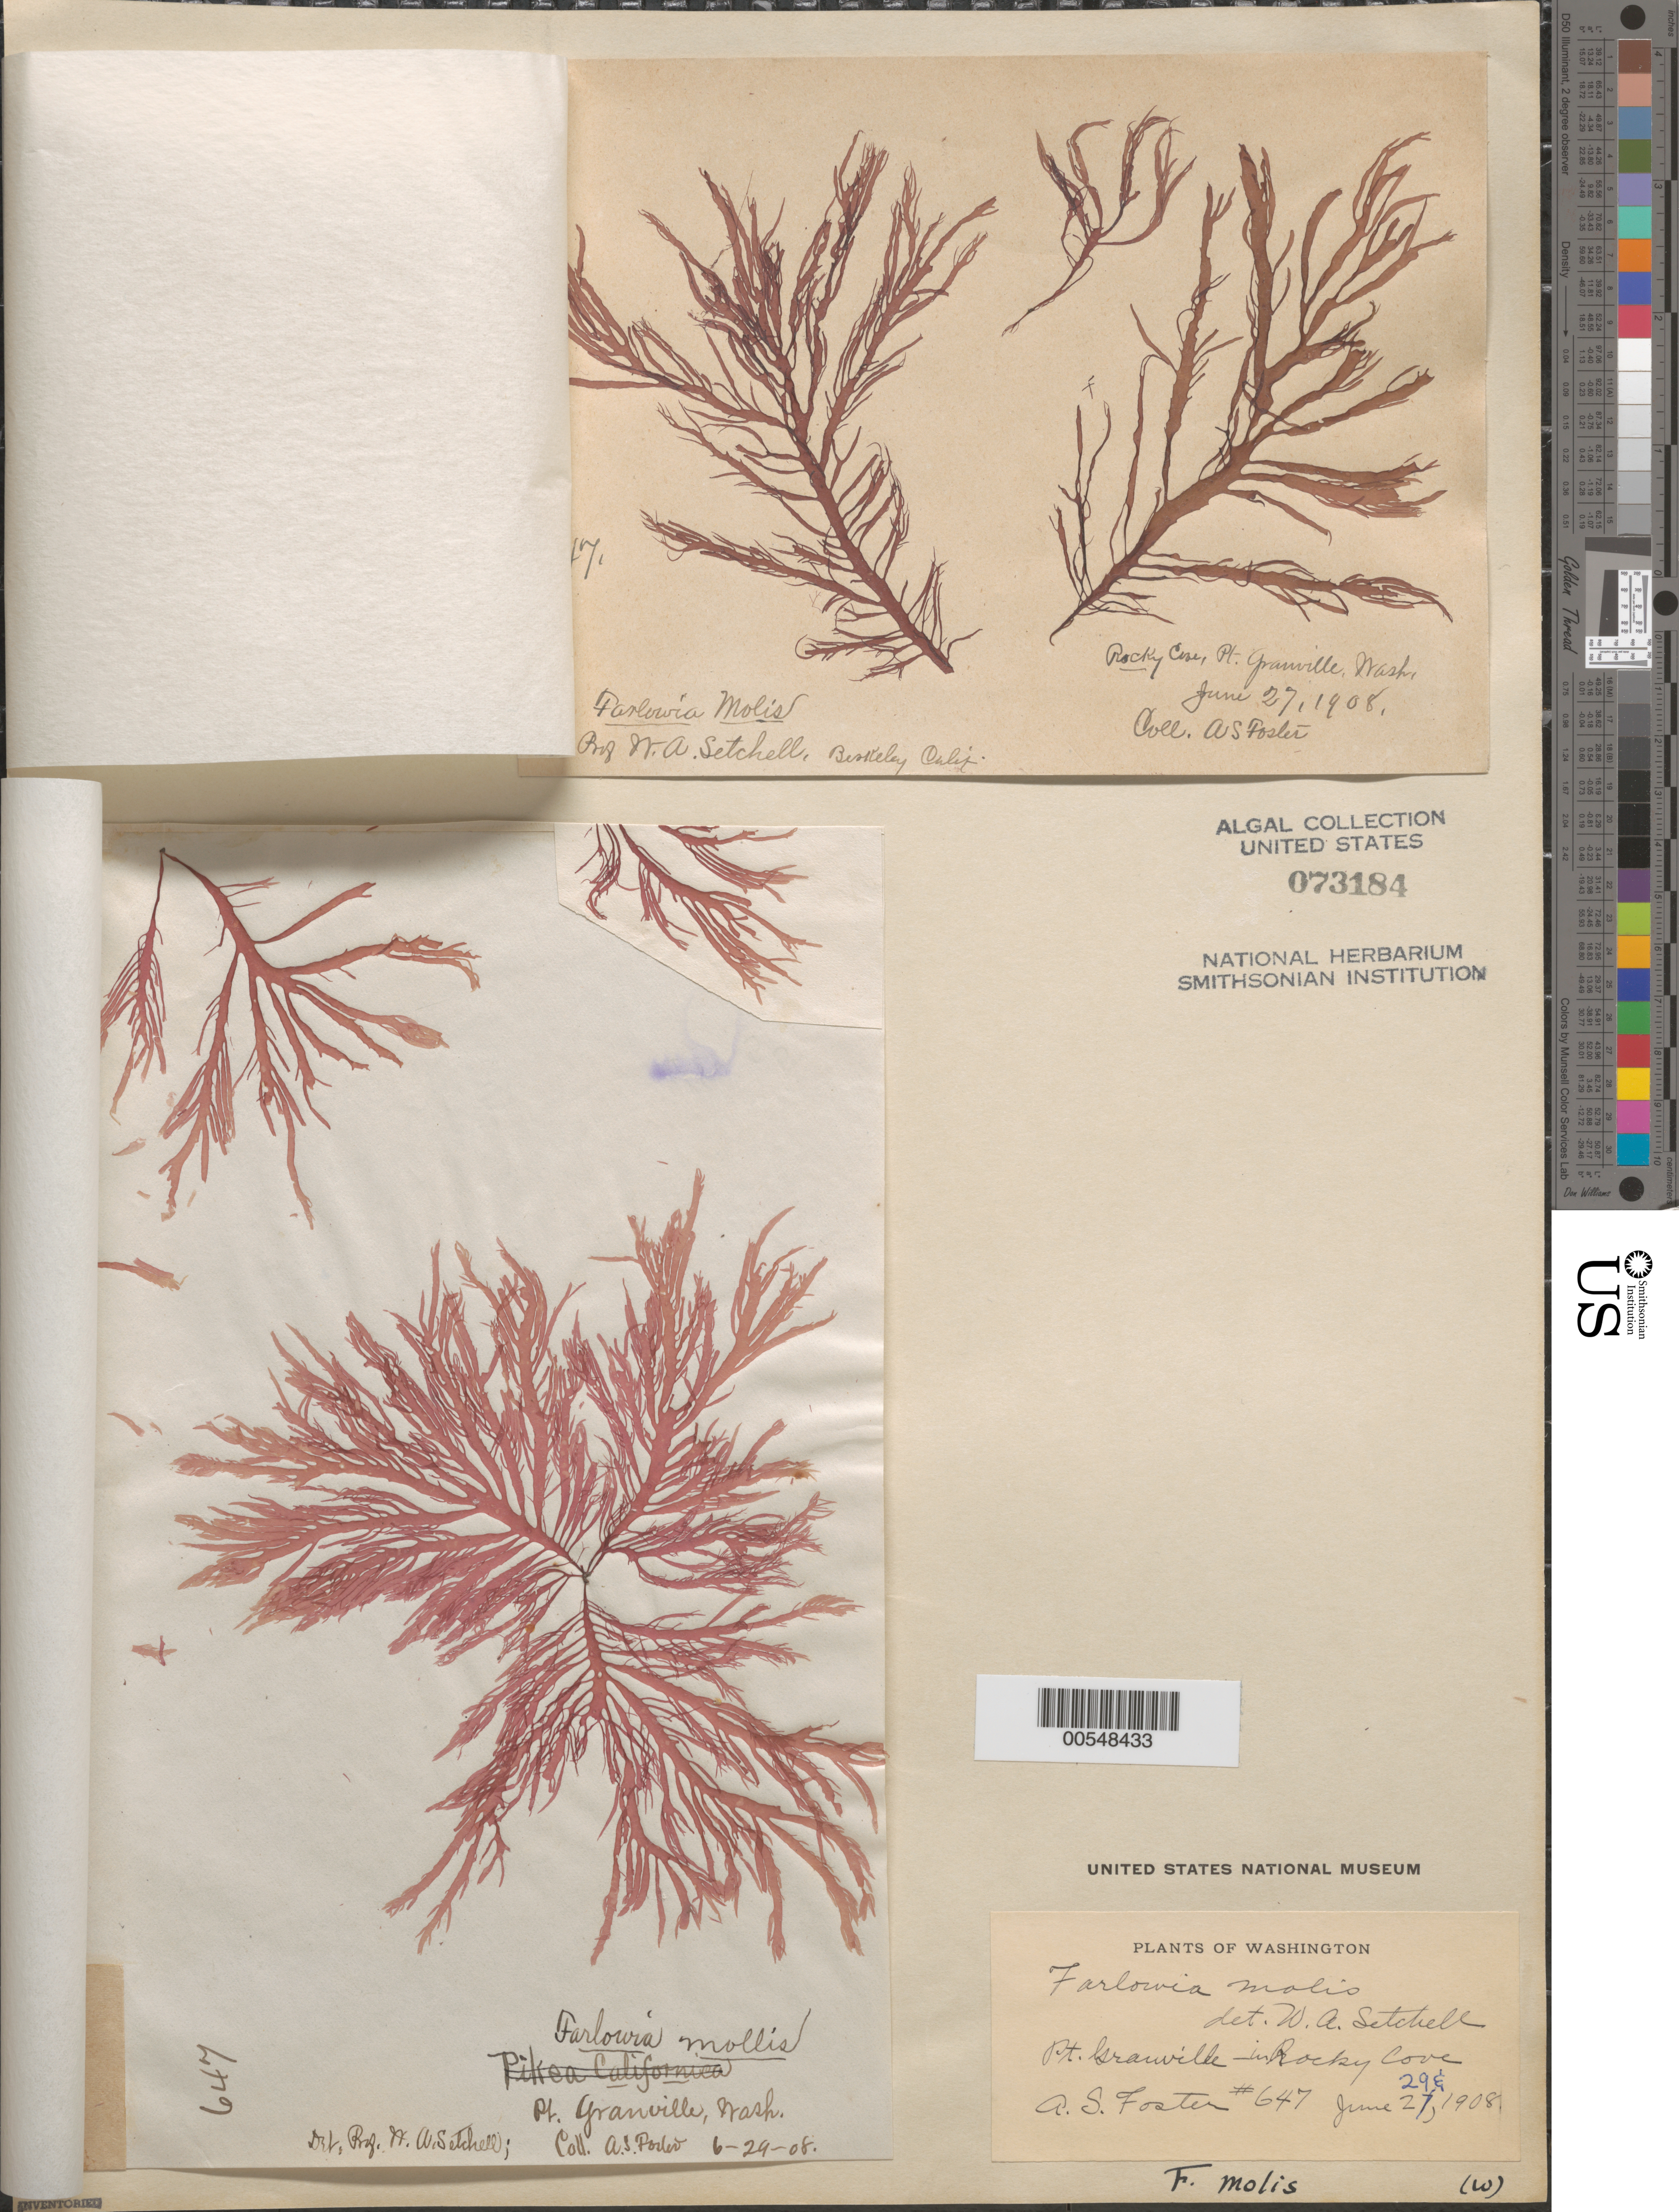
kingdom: Plantae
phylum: Rhodophyta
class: Florideophyceae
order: Gigartinales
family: Dumontiaceae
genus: Farlowia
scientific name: Farlowia mollis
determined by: Setchell, William A.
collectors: A. S. Foster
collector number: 647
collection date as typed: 27 Jun 1908 AND 29 Jun 1908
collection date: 1908-06-27,1908-06-29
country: United States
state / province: Washington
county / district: Grays Harbor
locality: Granville (Pt. Granville), Rockey Cove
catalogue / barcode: US 73184